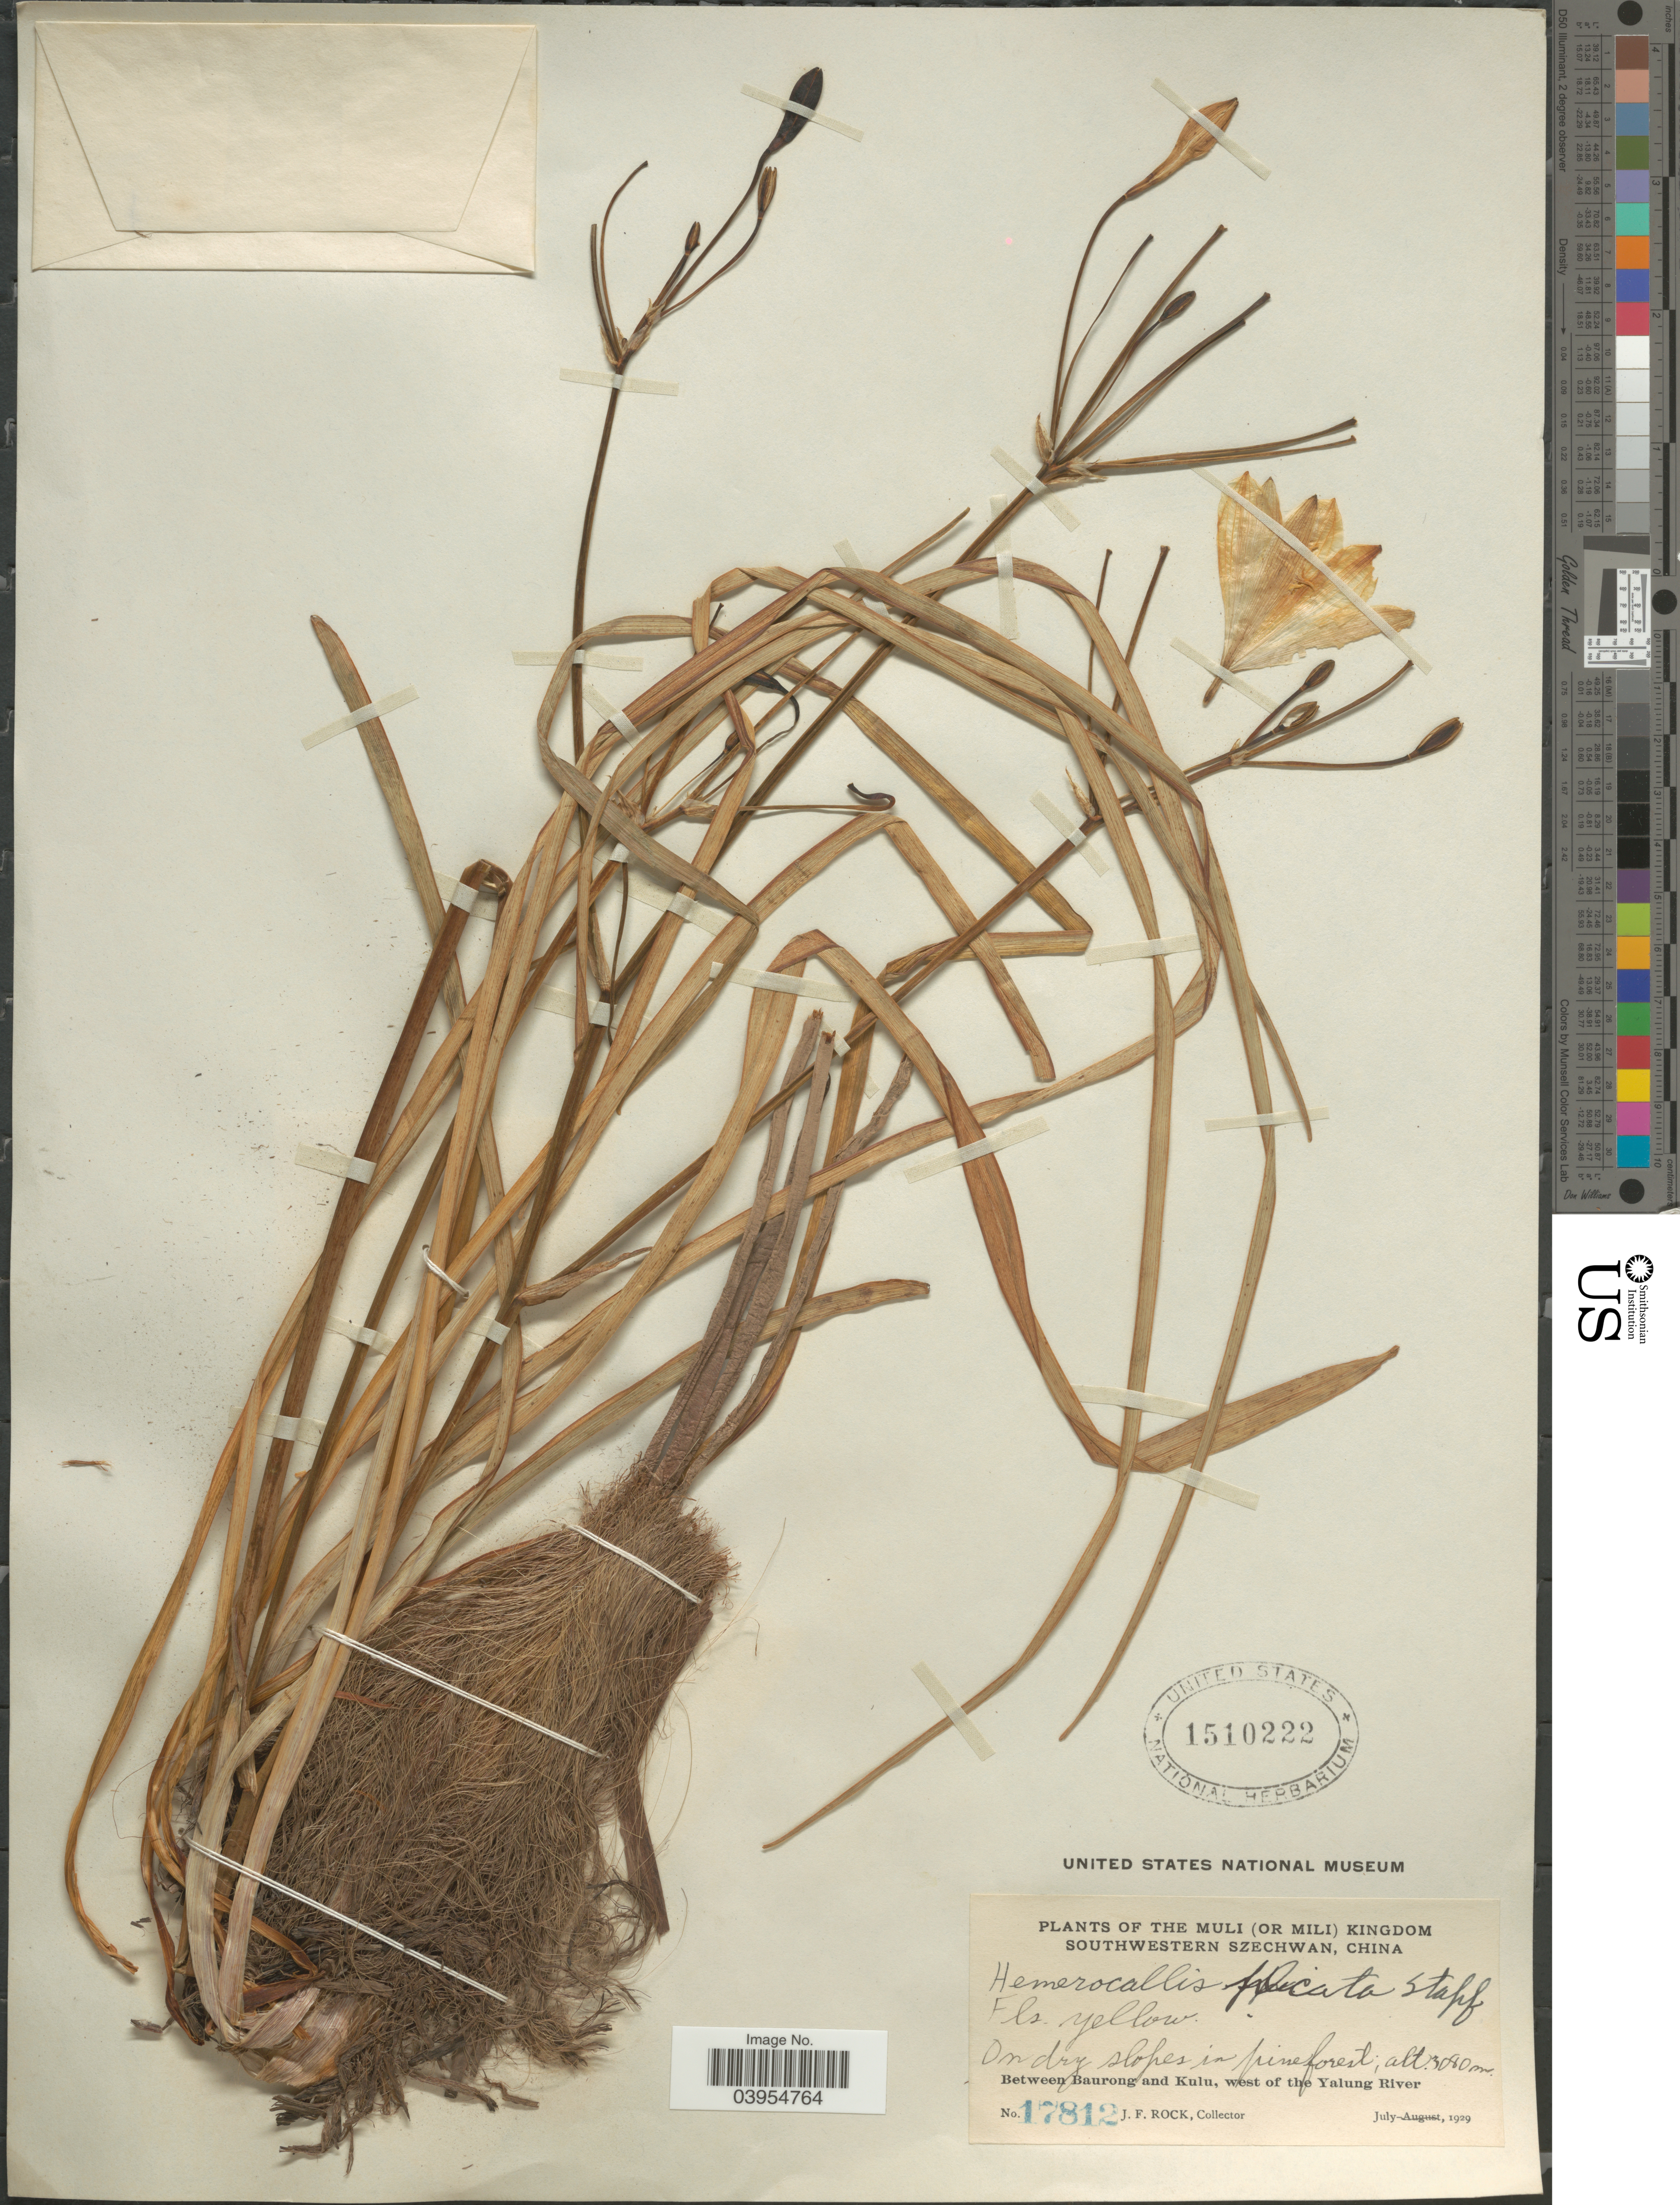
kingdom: Plantae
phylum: Tracheophyta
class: Liliopsida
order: Asparagales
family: Asphodelaceae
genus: Hemerocallis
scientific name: Hemerocallis plicata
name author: Stapf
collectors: J. Rock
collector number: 17812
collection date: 1929-07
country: China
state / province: Sichuan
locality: The Muli (or Mili) Kingdom. Southwestern Szechwan. Between Baurong and Kulu, west of the Yalung River.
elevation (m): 3080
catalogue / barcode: US 1510222